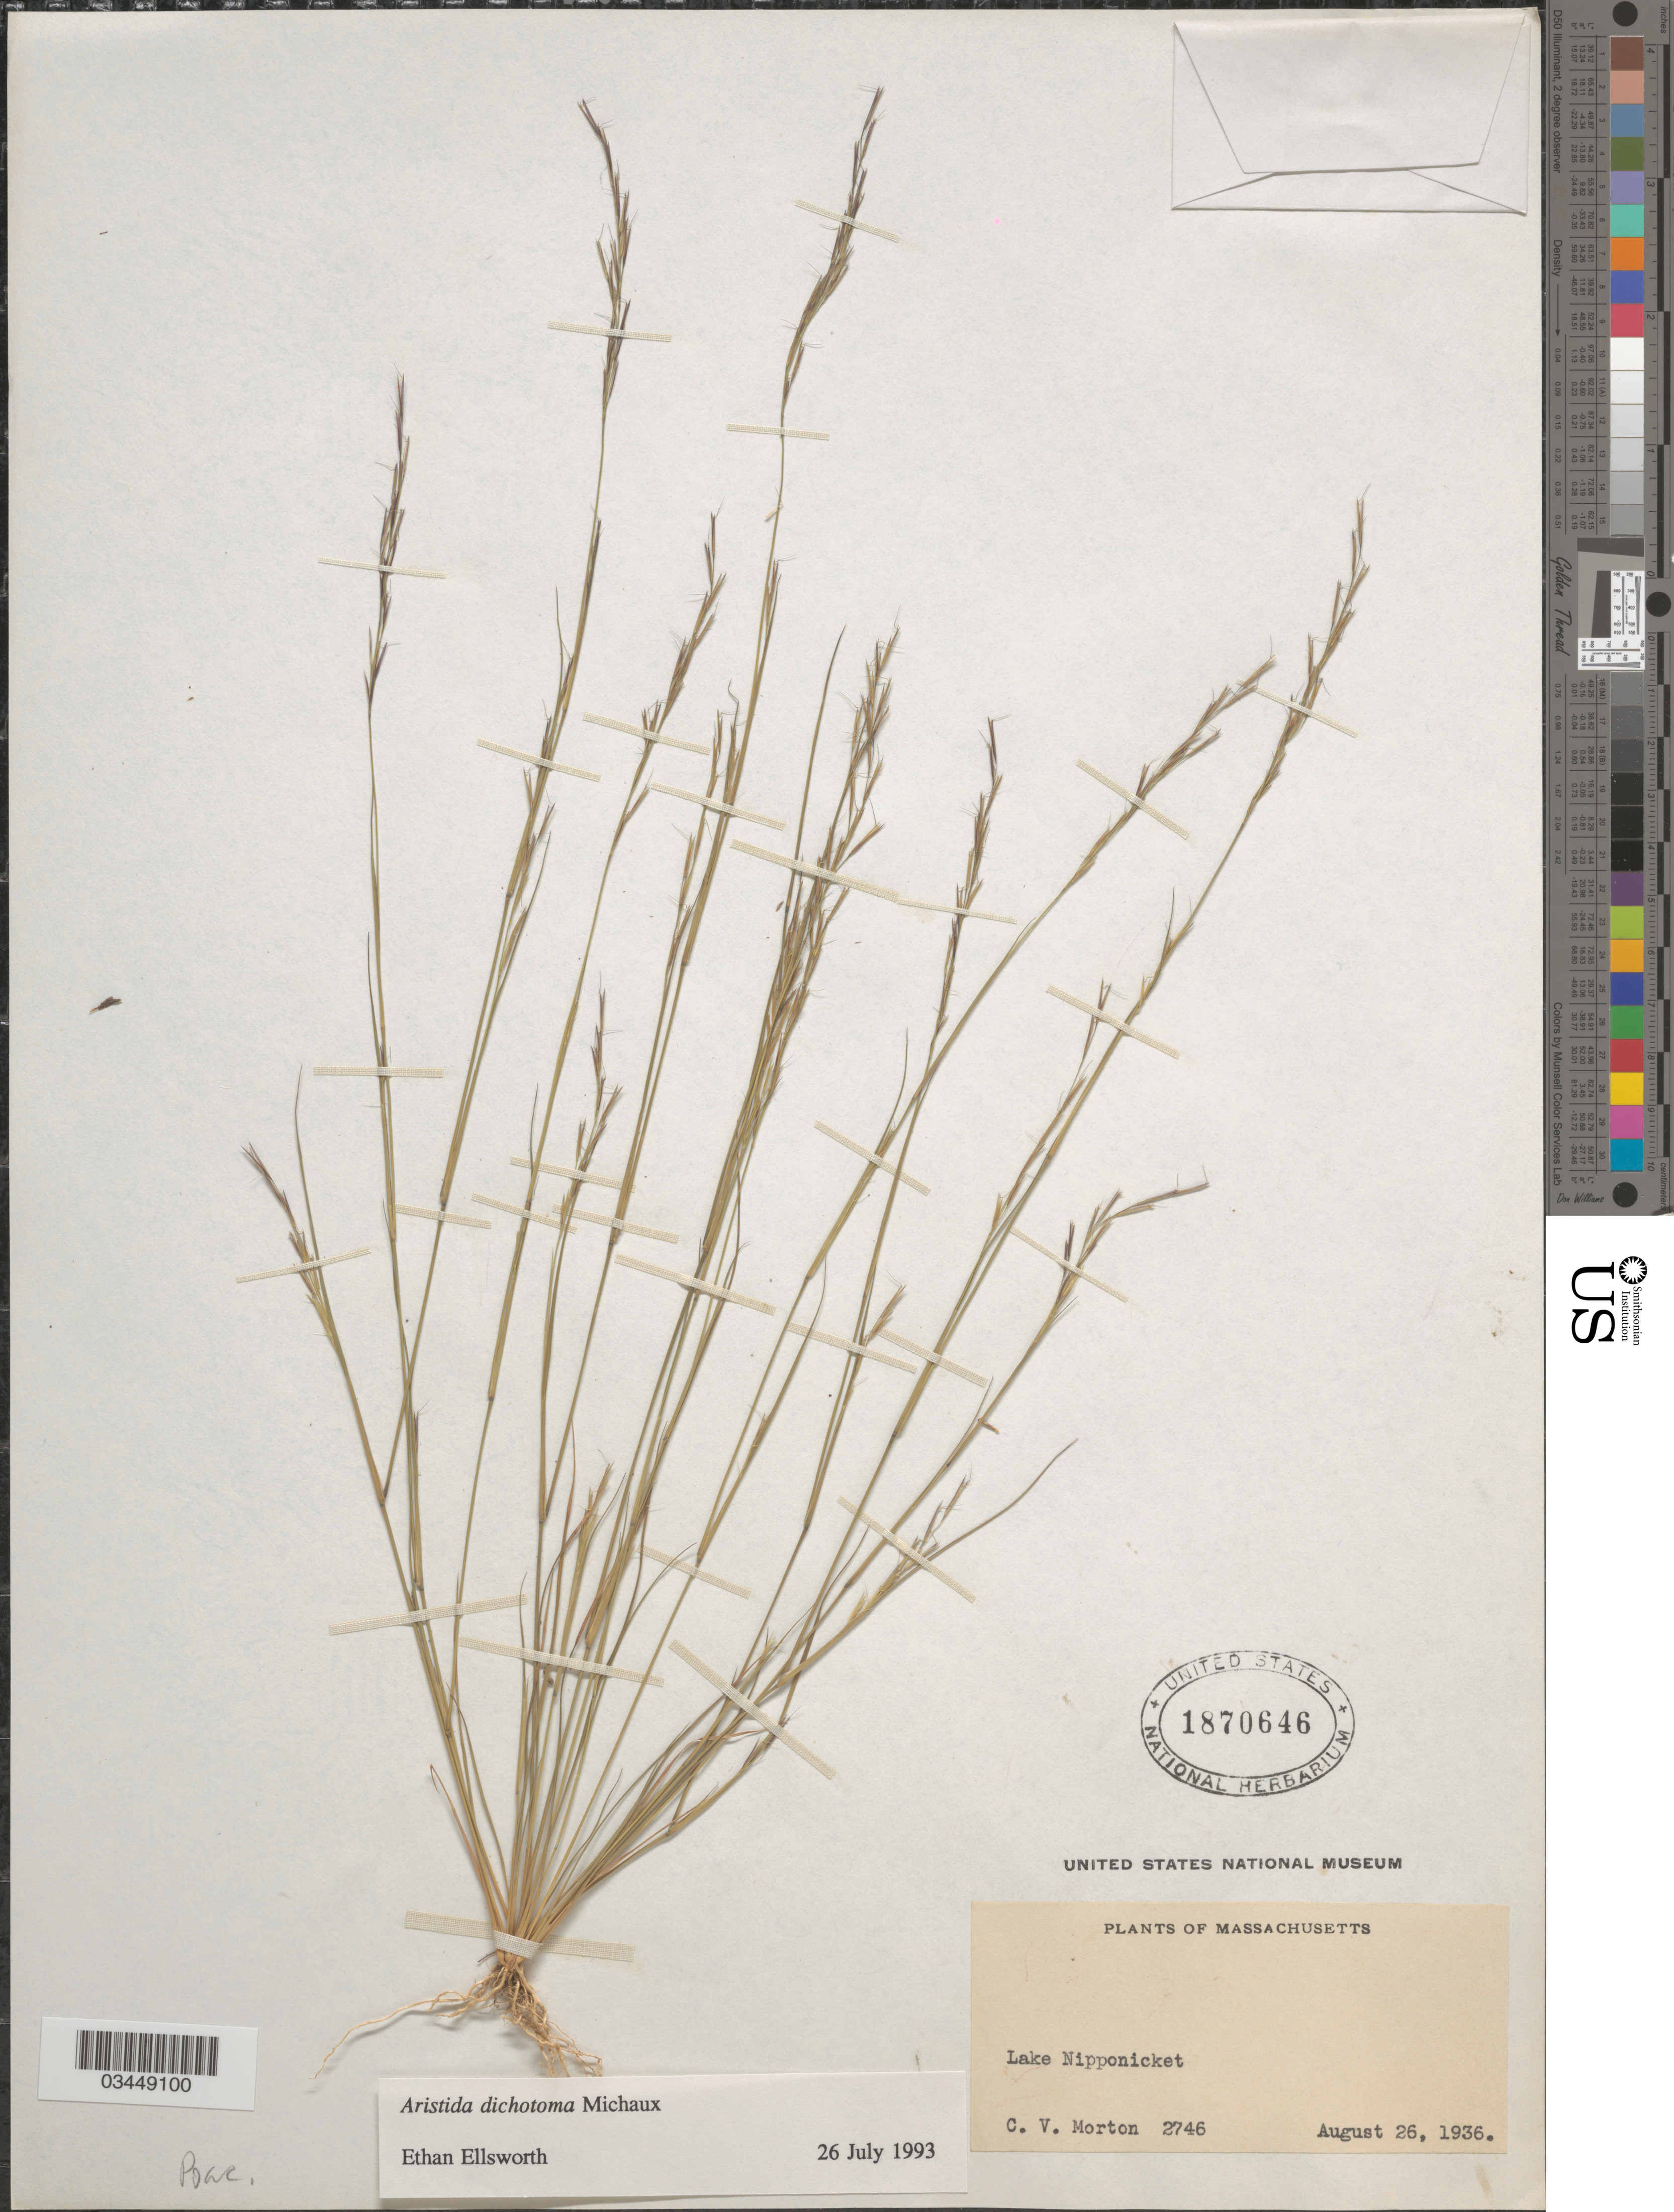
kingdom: Plantae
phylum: Tracheophyta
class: Liliopsida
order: Poales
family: Poaceae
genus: Aristida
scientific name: Aristida dichotoma var. dichotoma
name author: Michx.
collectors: C. V. Morton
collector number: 2746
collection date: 1936-08-26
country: United States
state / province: Massachusetts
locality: Lake Nipponicket.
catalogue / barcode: US 1870646